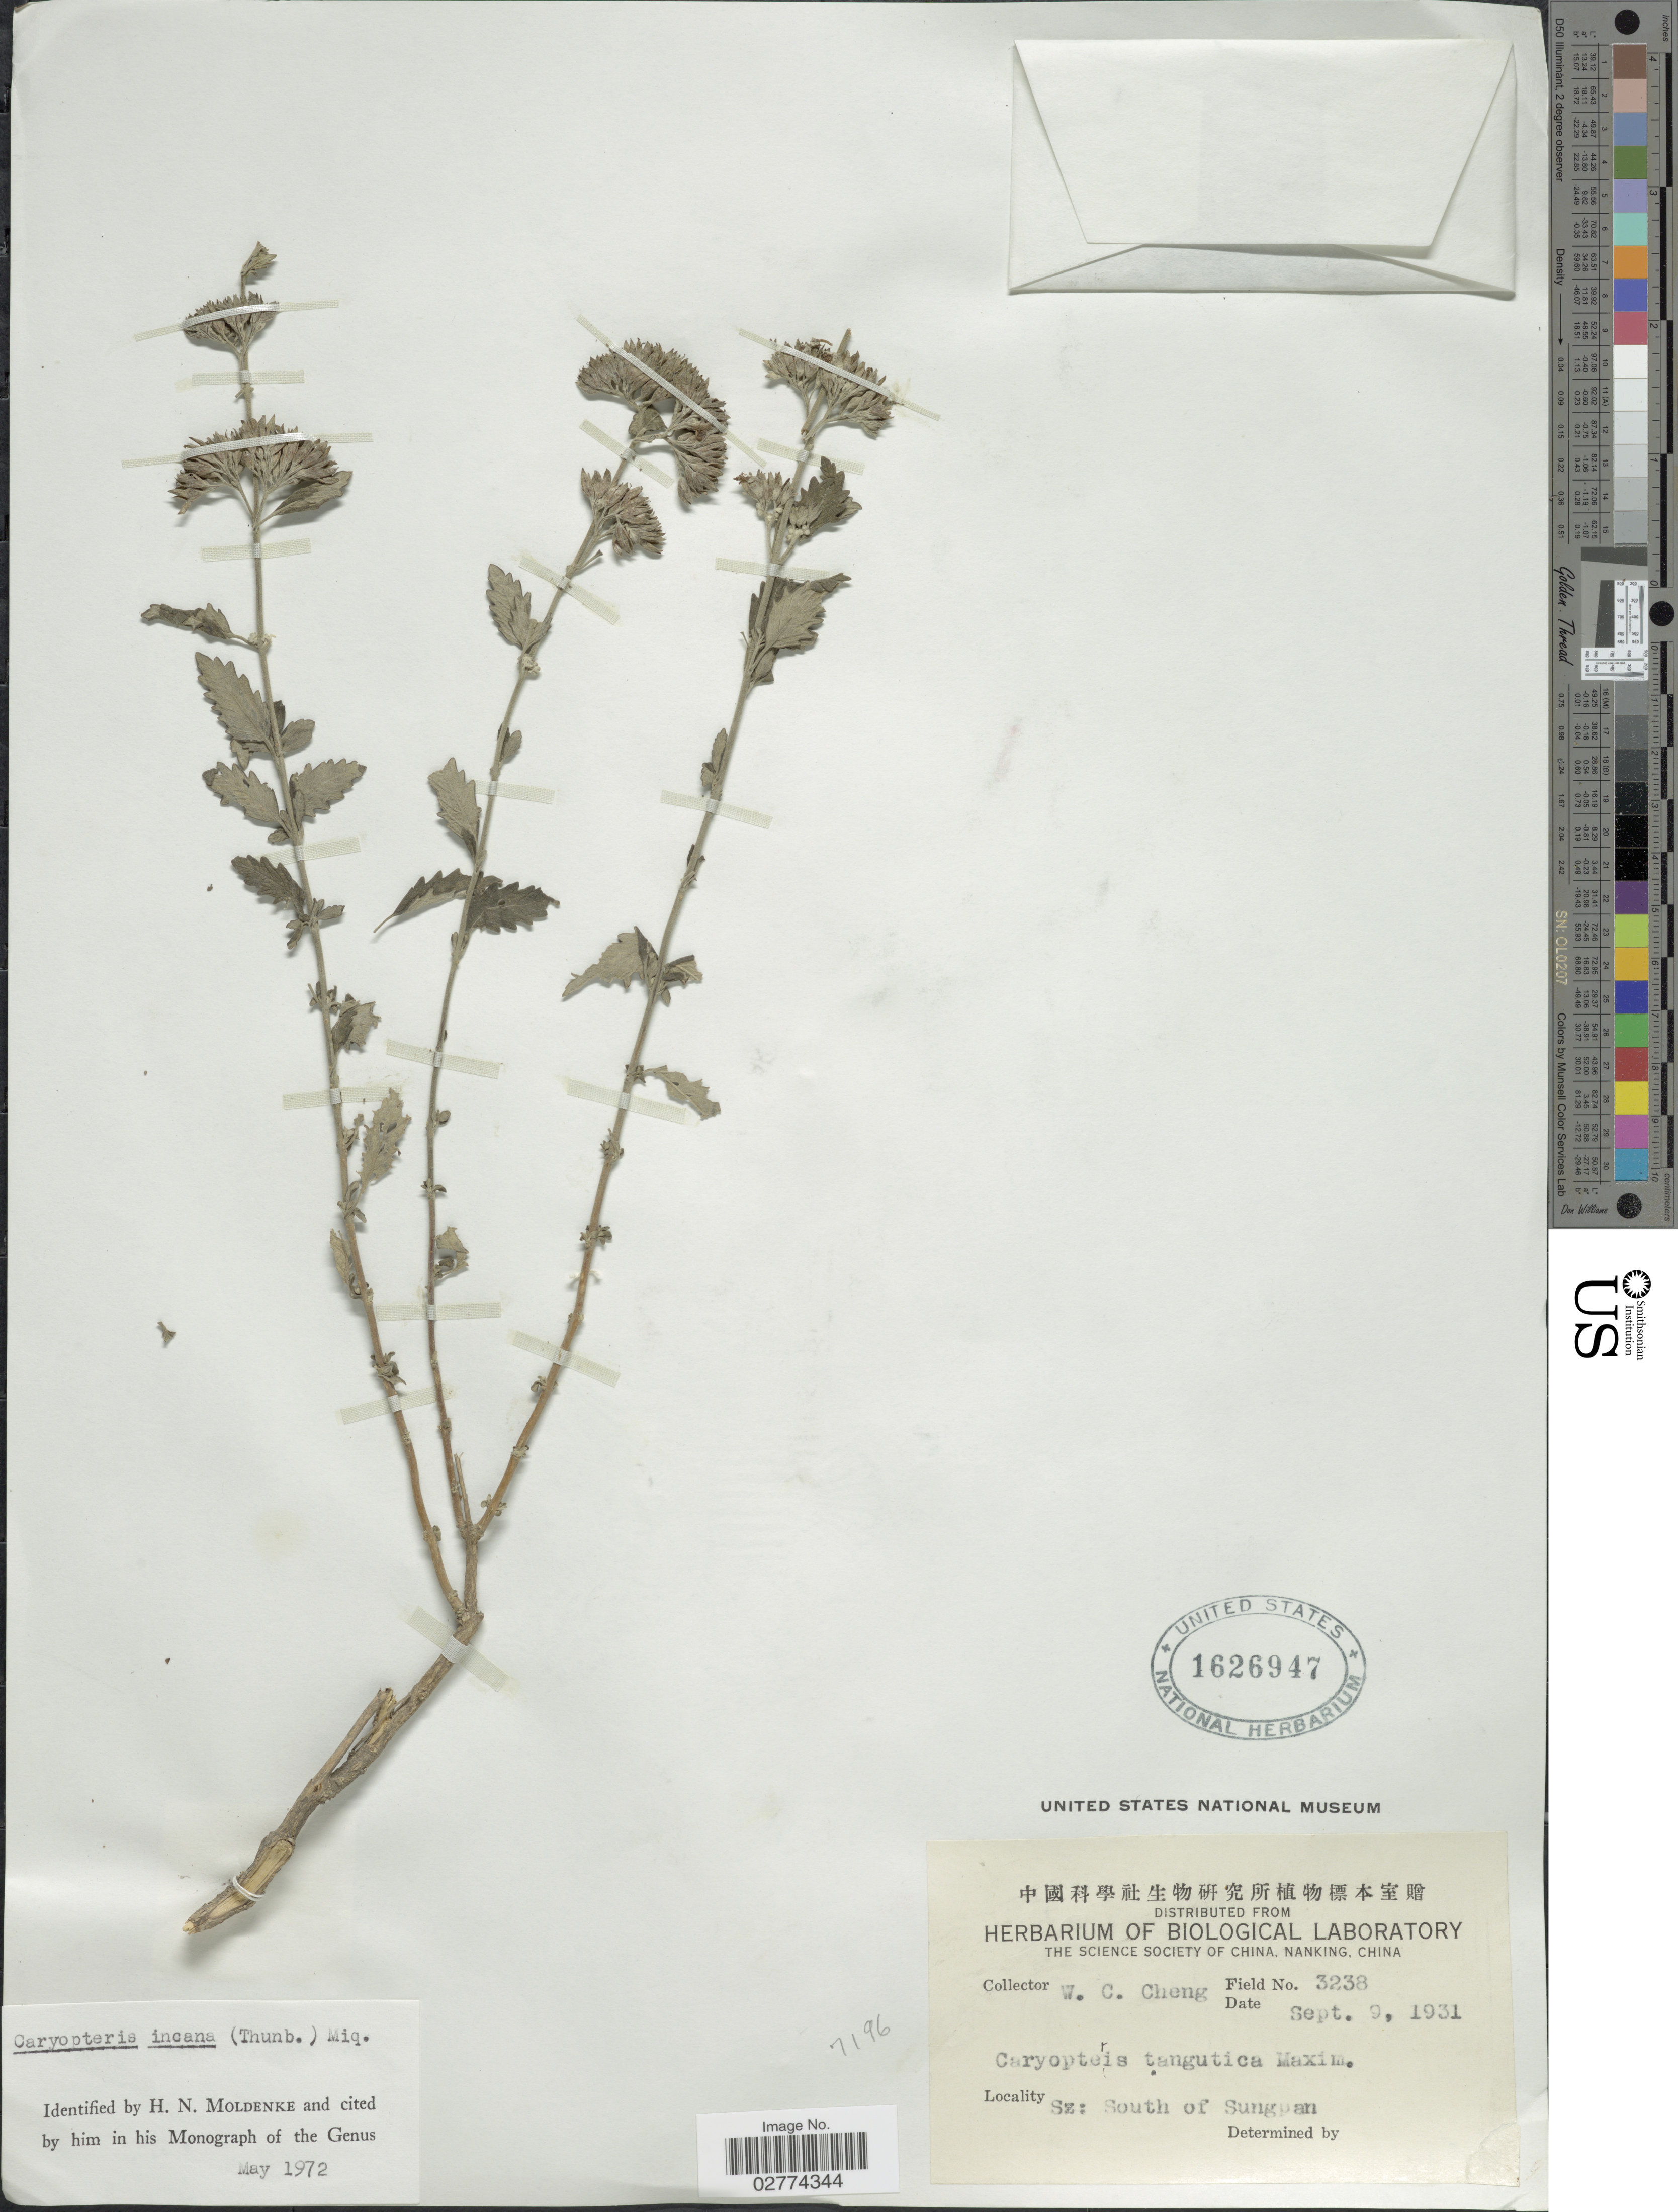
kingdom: Plantae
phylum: Tracheophyta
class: Magnoliopsida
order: Lamiales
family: Lamiaceae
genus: Caryopteris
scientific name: Caryopteris incana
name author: (Thunb. ex Houtt.) Miq.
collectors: W. C. Cheng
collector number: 3238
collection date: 1931-09-09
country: China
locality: Sz: South of Sungpan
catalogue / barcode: US 1626947